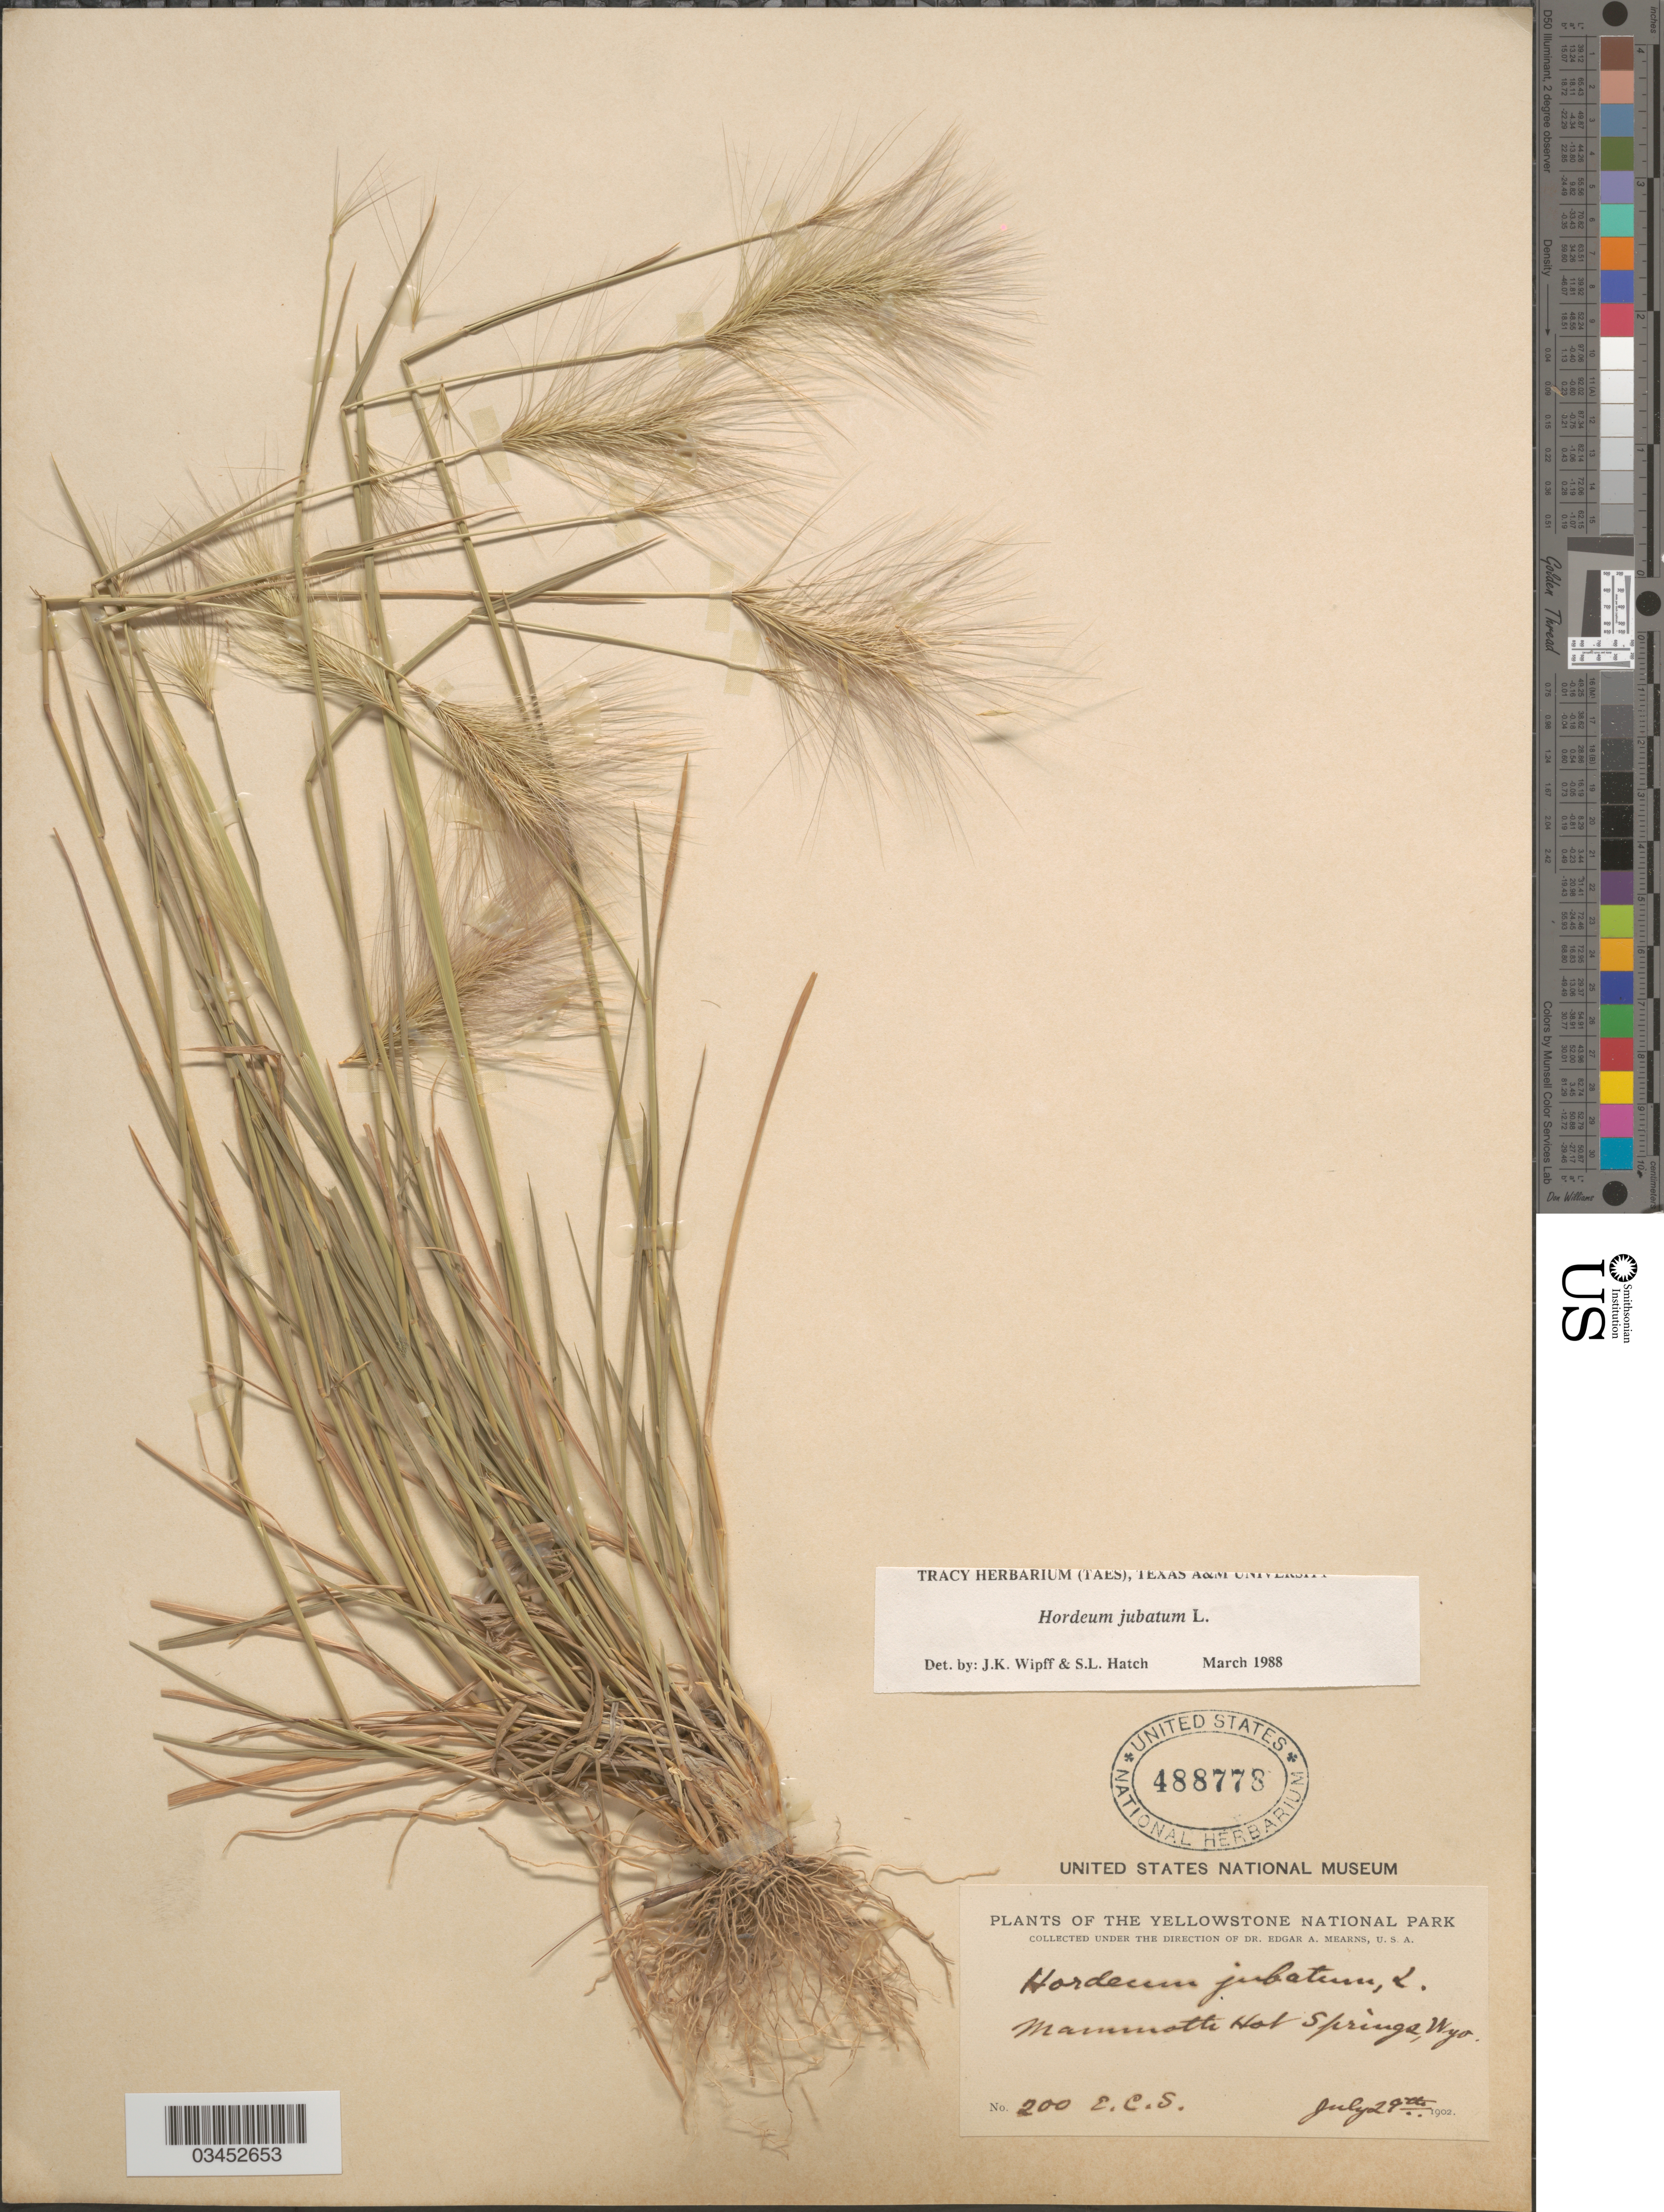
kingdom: Plantae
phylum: Tracheophyta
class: Liliopsida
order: Poales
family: Poaceae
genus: Hordeum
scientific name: Hordeum jubatum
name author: L.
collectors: E. C. Smith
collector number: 200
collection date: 1902-07-29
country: United States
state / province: Wyoming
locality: The Yellowstone National Park. Mammoth Hot Springs.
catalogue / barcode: US 488778